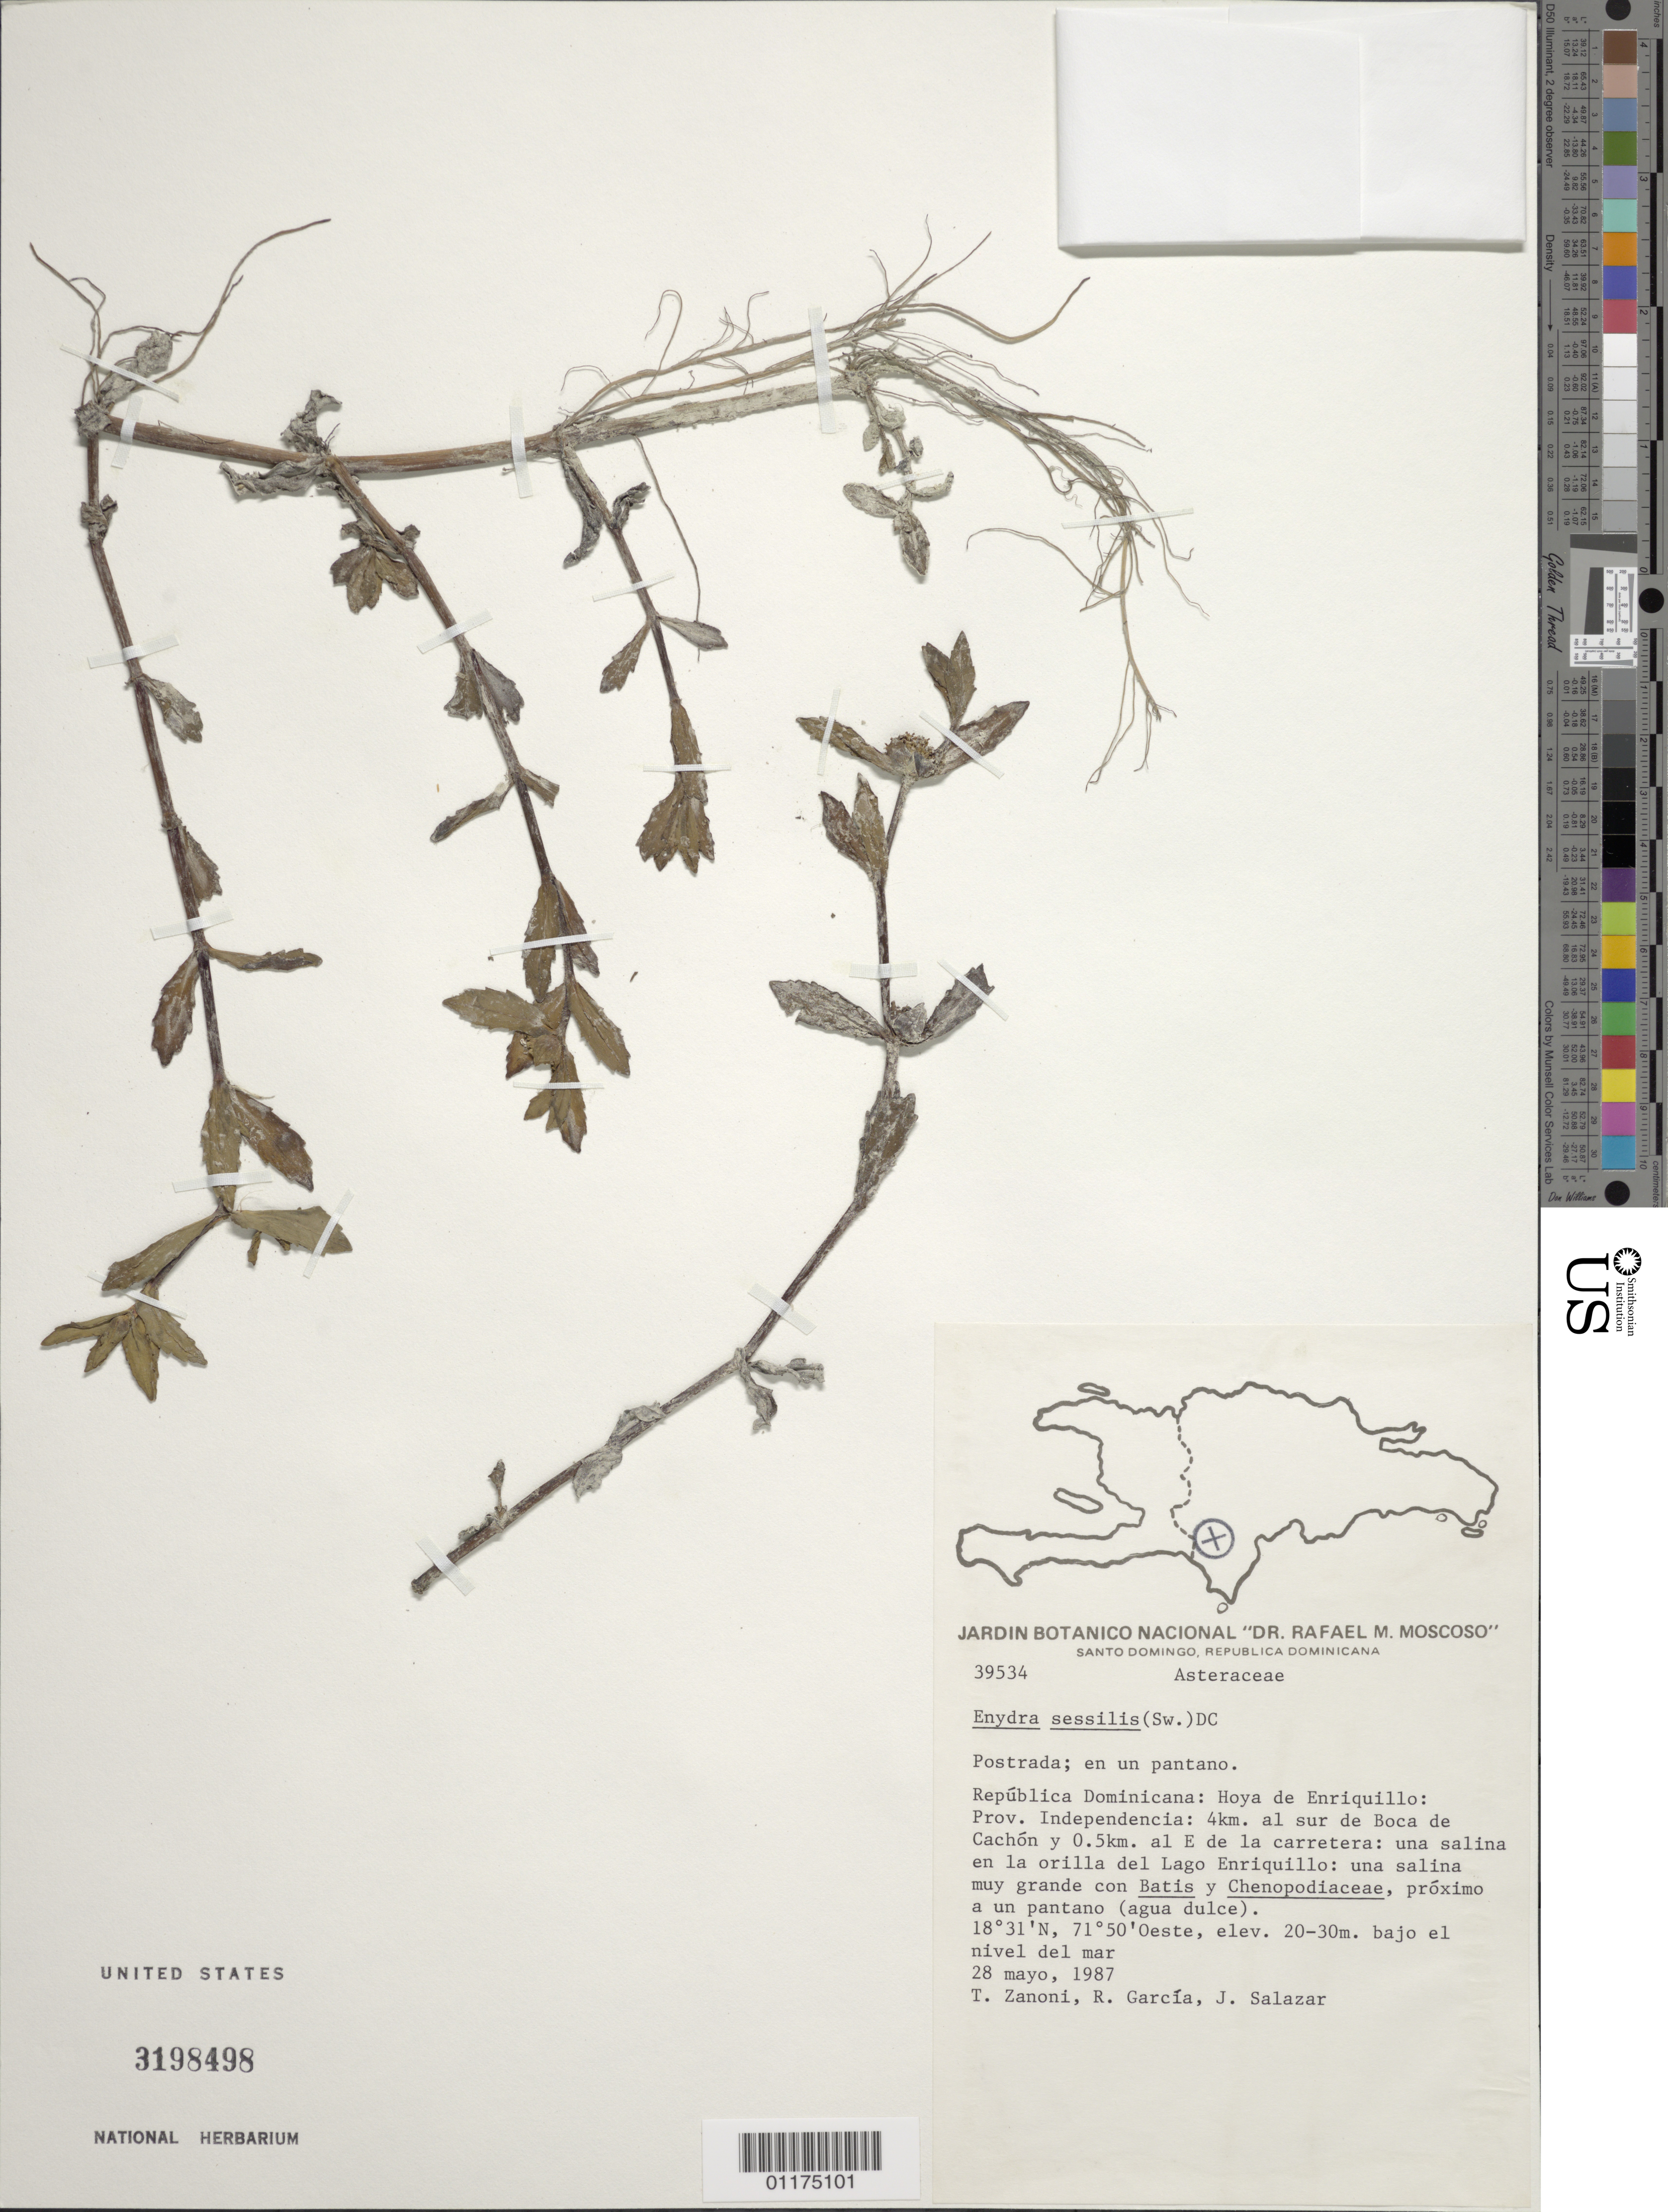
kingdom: Plantae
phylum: Tracheophyta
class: Magnoliopsida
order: Asterales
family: Asteraceae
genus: Enhydra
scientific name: Enhydra sessilis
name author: (Sw.) DC.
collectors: T. A. Zanoni, R. G. García & -. Salazar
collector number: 39534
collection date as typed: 28 May 1987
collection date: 1987-05-28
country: Dominican Republic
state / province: Santo Domingo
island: Hispaniola I.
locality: Hoya de Enriquillo: Prov. Independencia:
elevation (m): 20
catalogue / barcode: US 3198498